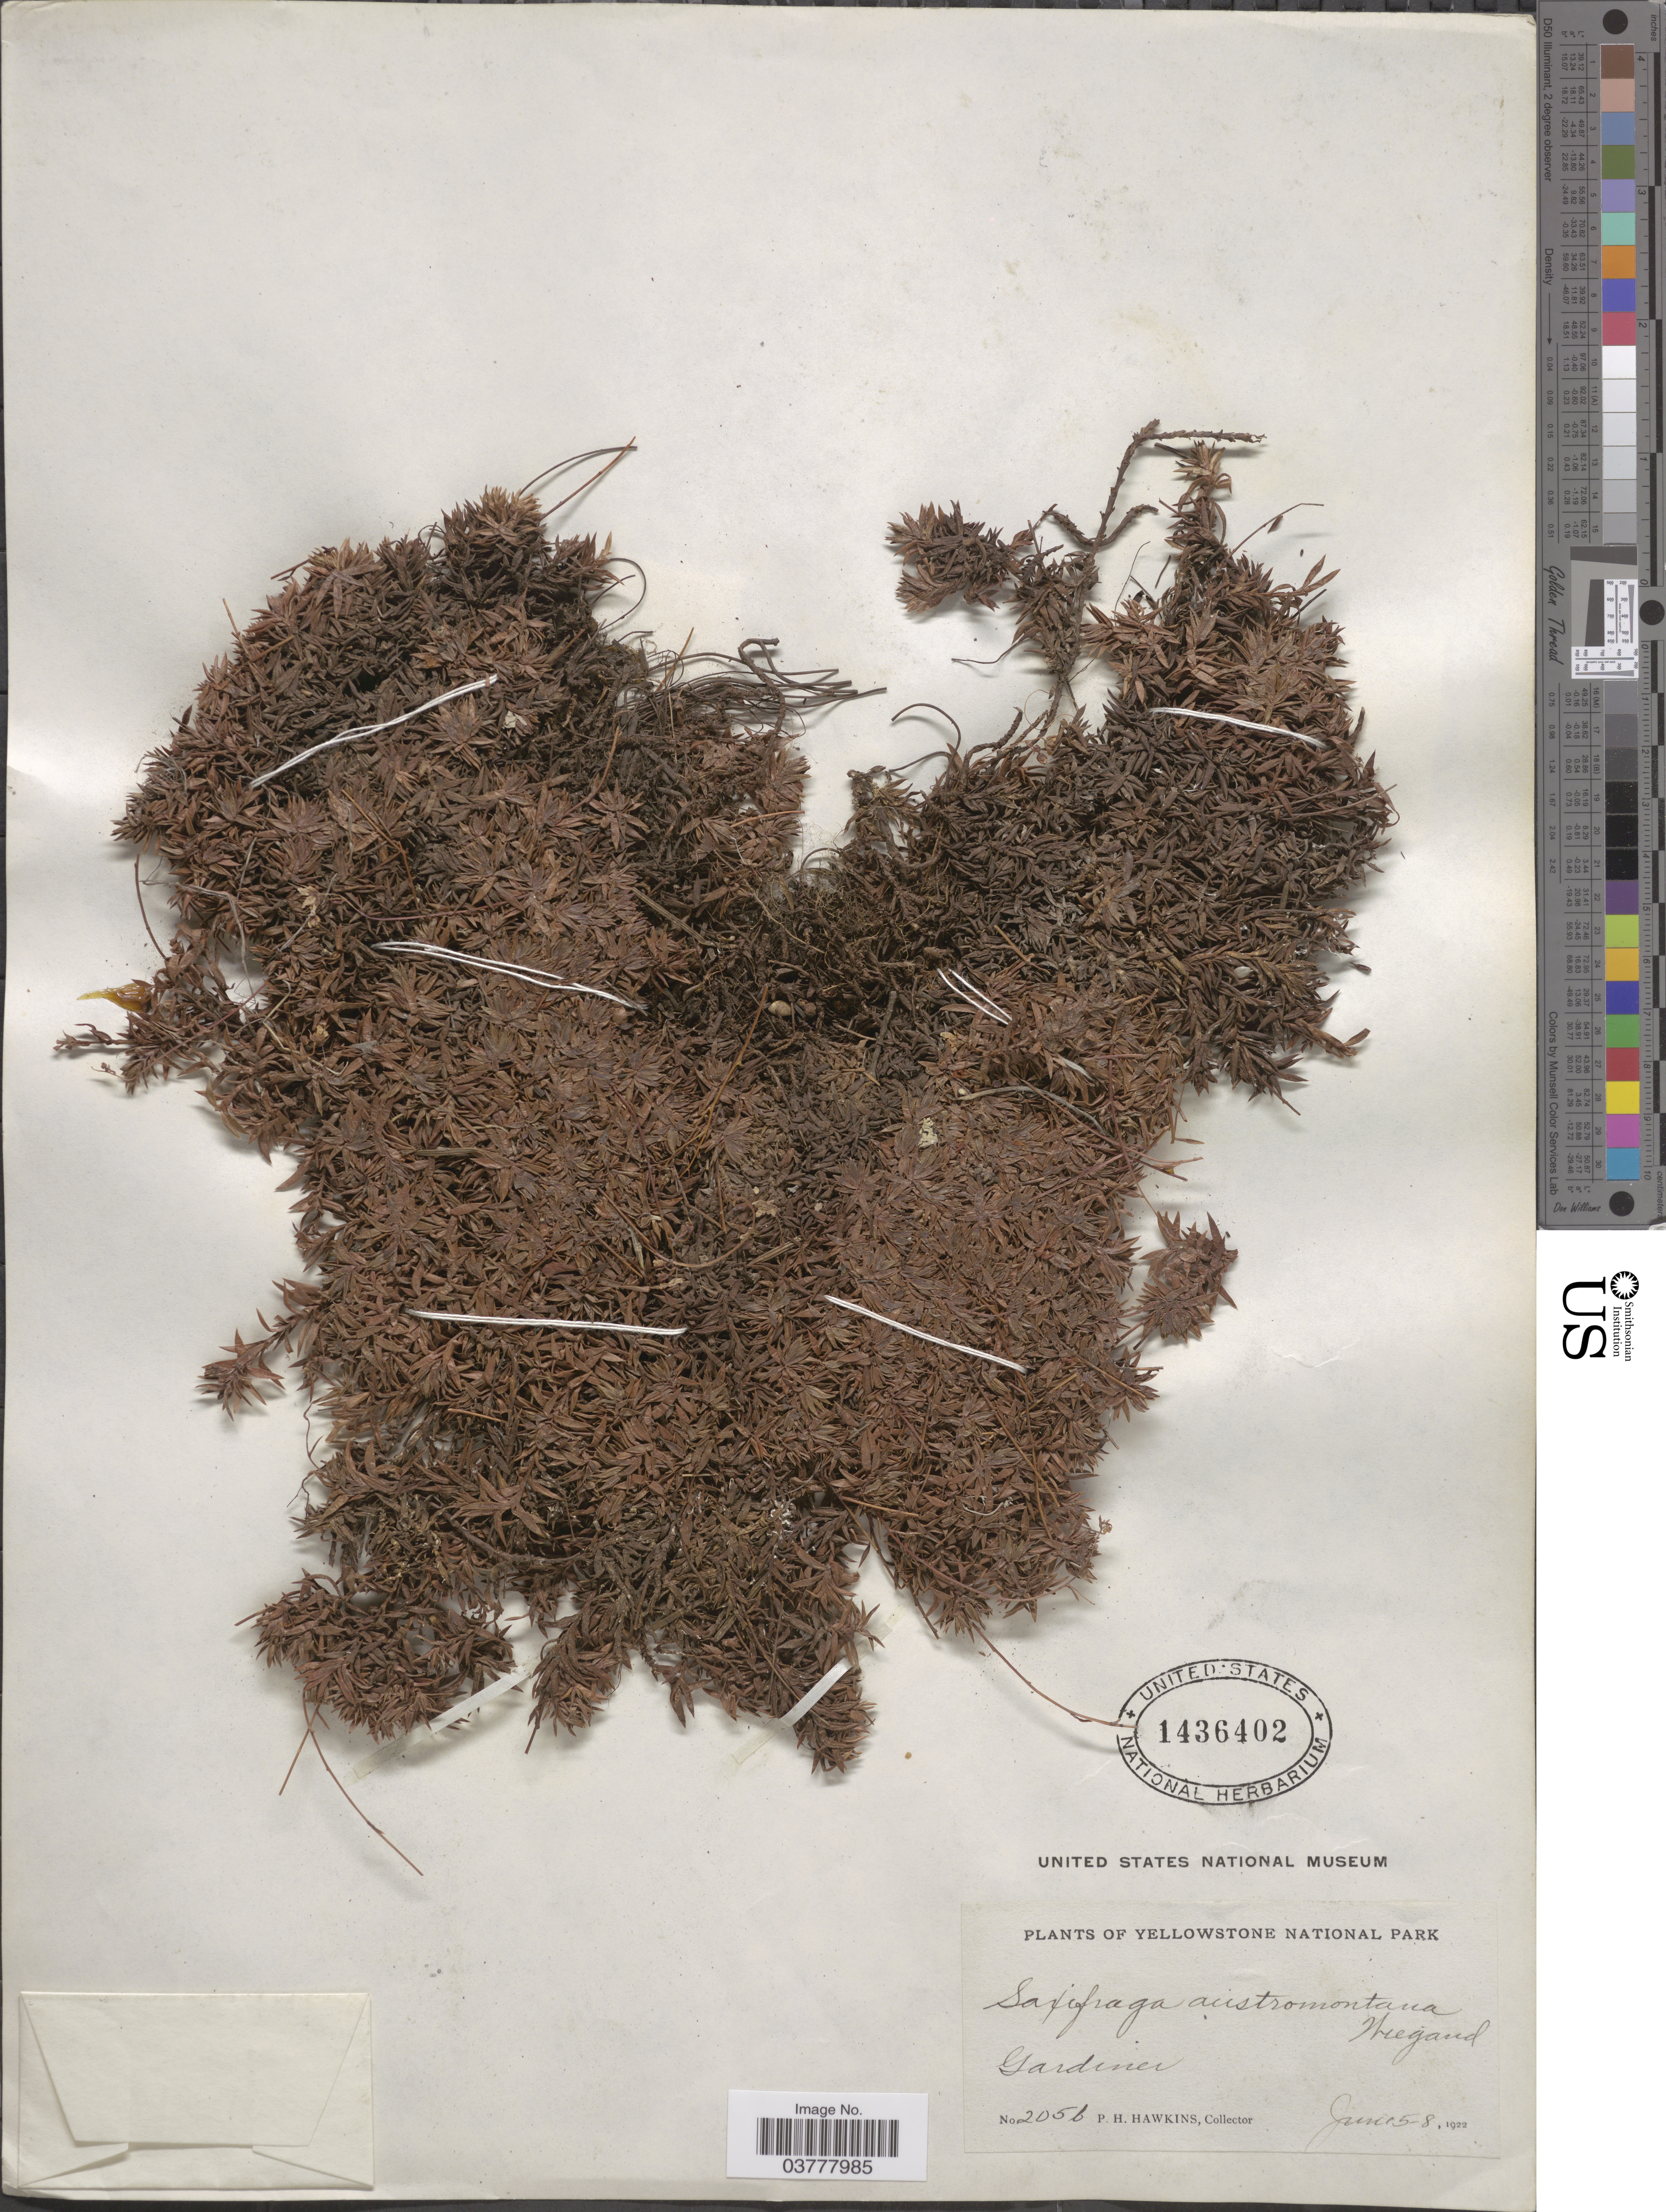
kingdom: Plantae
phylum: Tracheophyta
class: Magnoliopsida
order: Saxifragales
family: Saxifragaceae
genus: Saxifraga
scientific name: Saxifraga bronchialis subsp. austromontana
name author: (Wiegand) Piper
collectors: P. Hawkins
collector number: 205b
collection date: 1922-06-05/1922-06-08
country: United States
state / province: Montana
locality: Yellowstone National Park. Gardiner.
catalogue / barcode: US 1436402